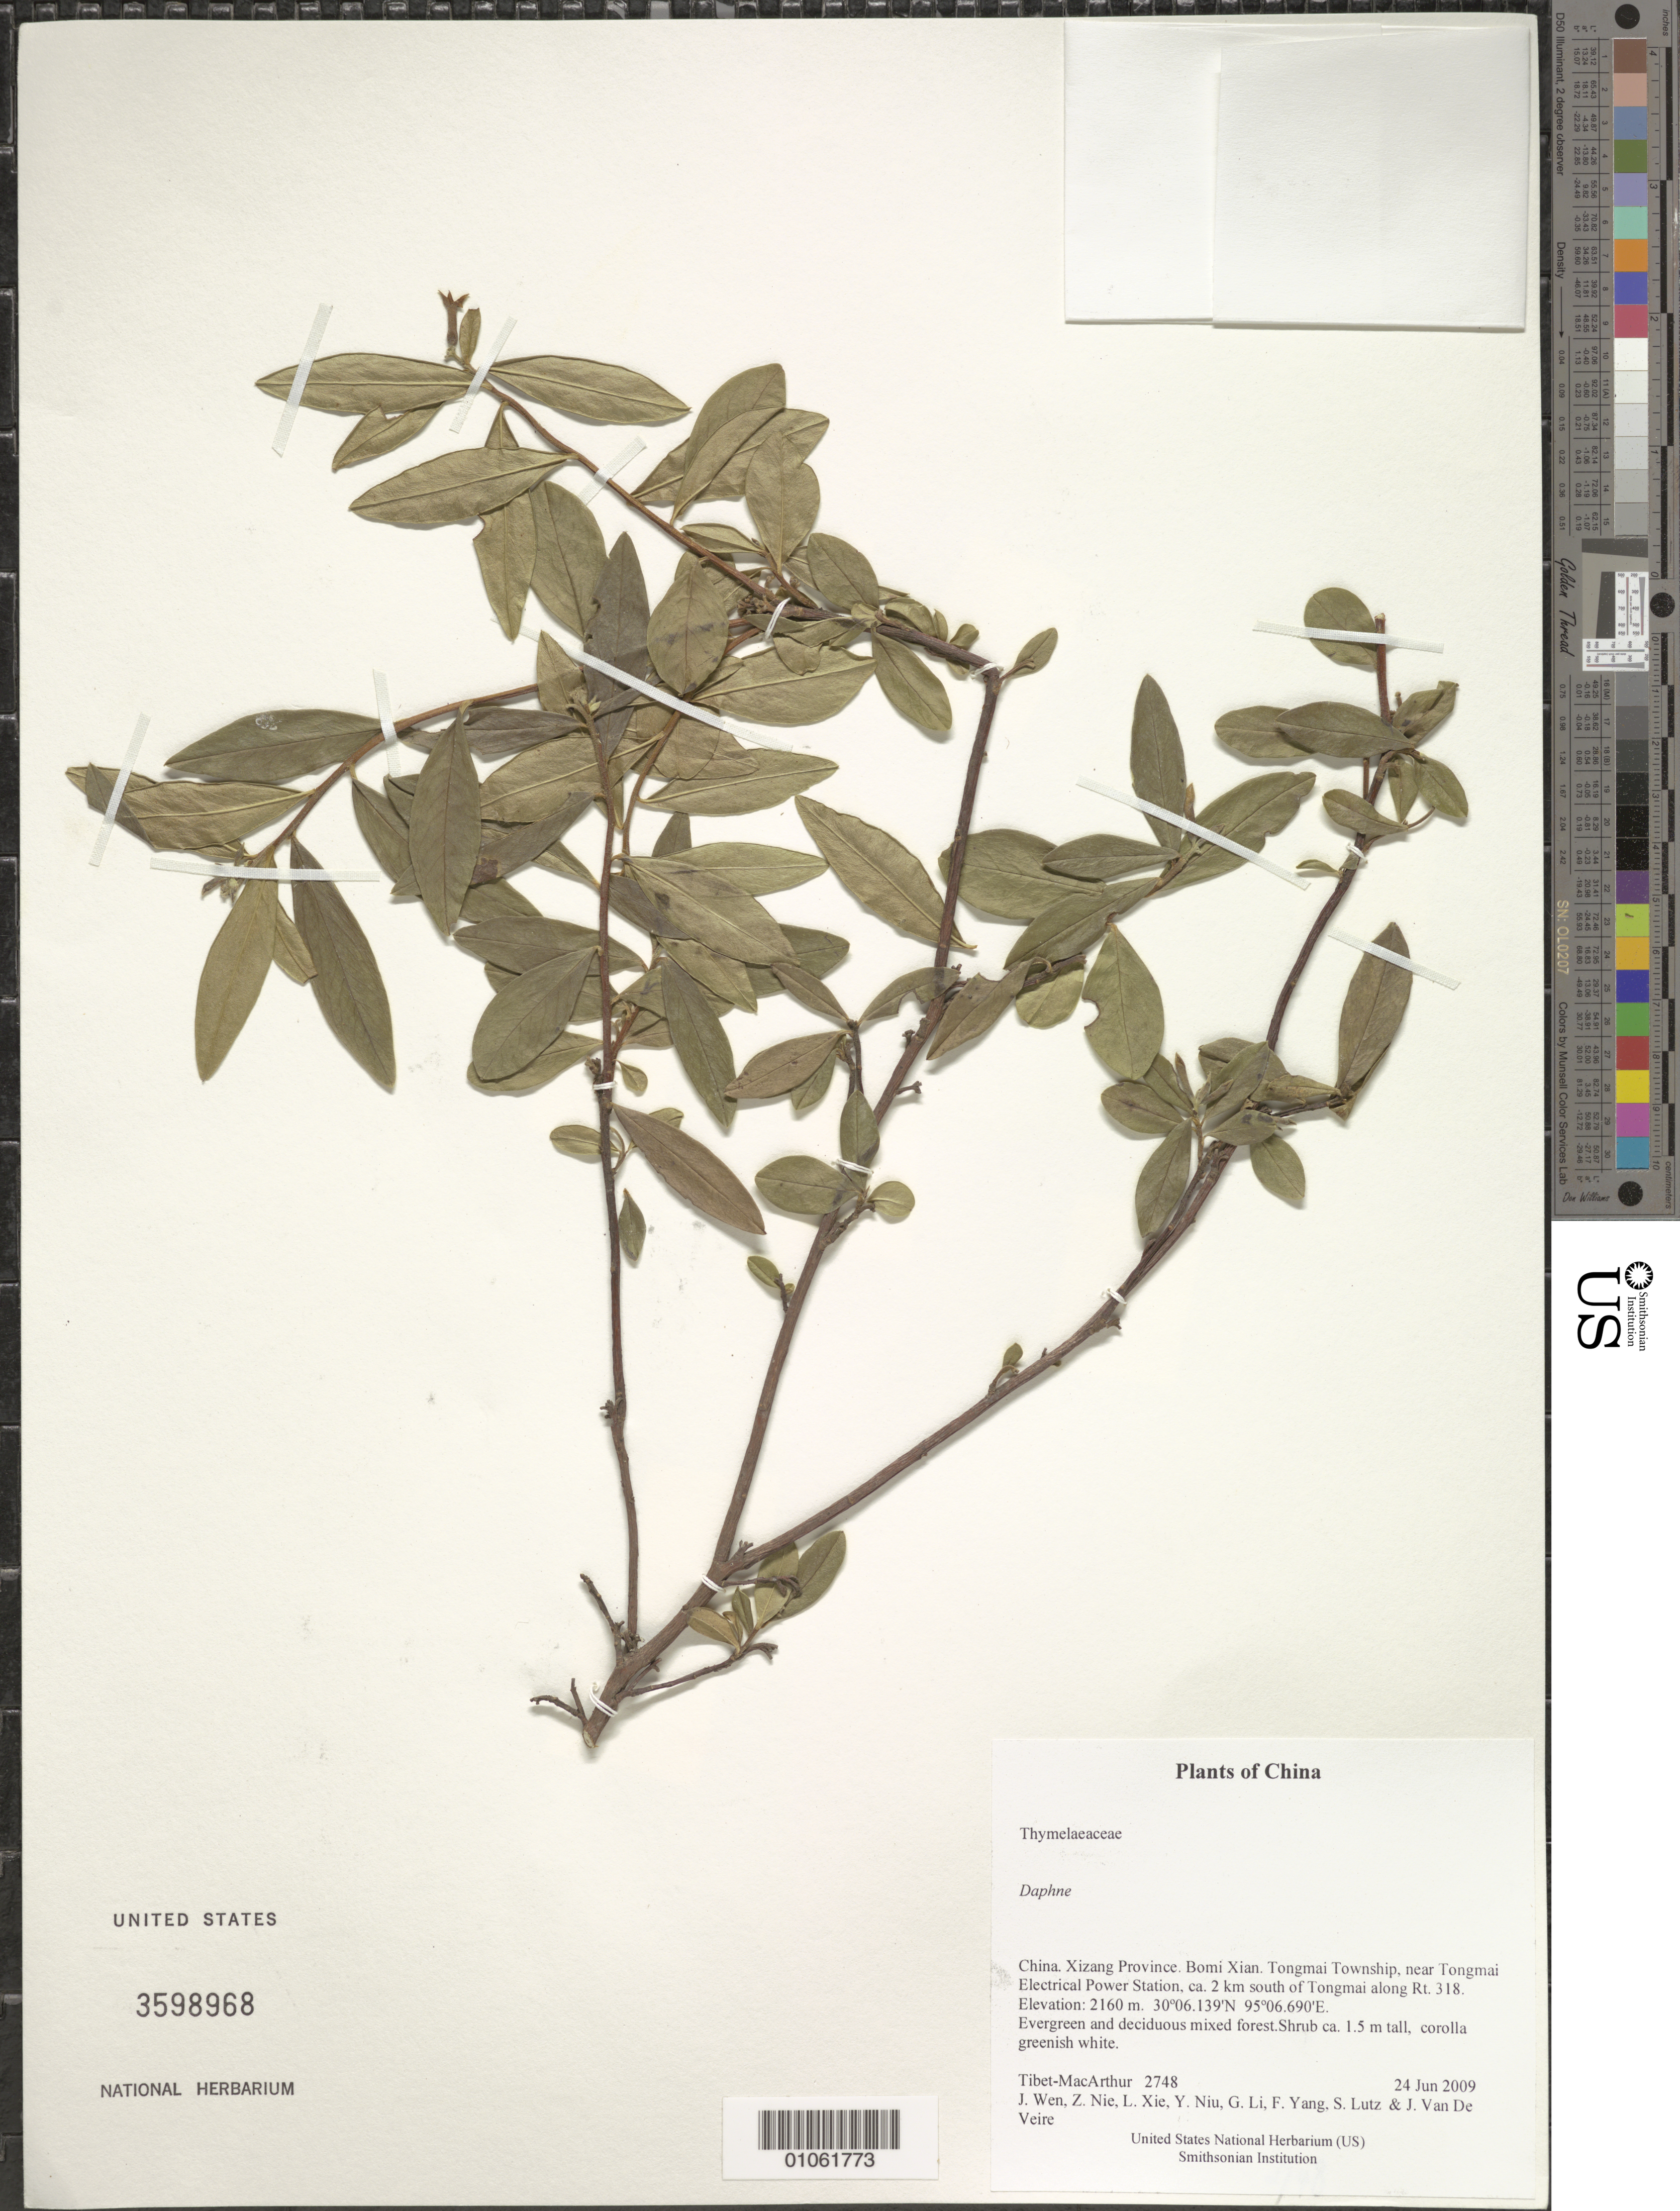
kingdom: Plantae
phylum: Tracheophyta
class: Magnoliopsida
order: Malvales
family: Thymelaeaceae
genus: Daphne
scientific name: Daphne sp.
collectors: Tibet-MacArthur, J. Wen, Z. Nie, L. Xie, Y. Niu, G. Li, F. Yang, S. Lutz & J. Van De Veire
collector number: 2748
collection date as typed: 24 Jun 2009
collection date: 2009-06-24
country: China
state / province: Xizang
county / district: Bomi Xian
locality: Tongmai Township, near Tongmai Electrical Power Station, ca. 2 km south of Tongmai along Rt. 318.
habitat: Evergreen and deciduous mixed forest.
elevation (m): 2160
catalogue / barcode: US 3598968